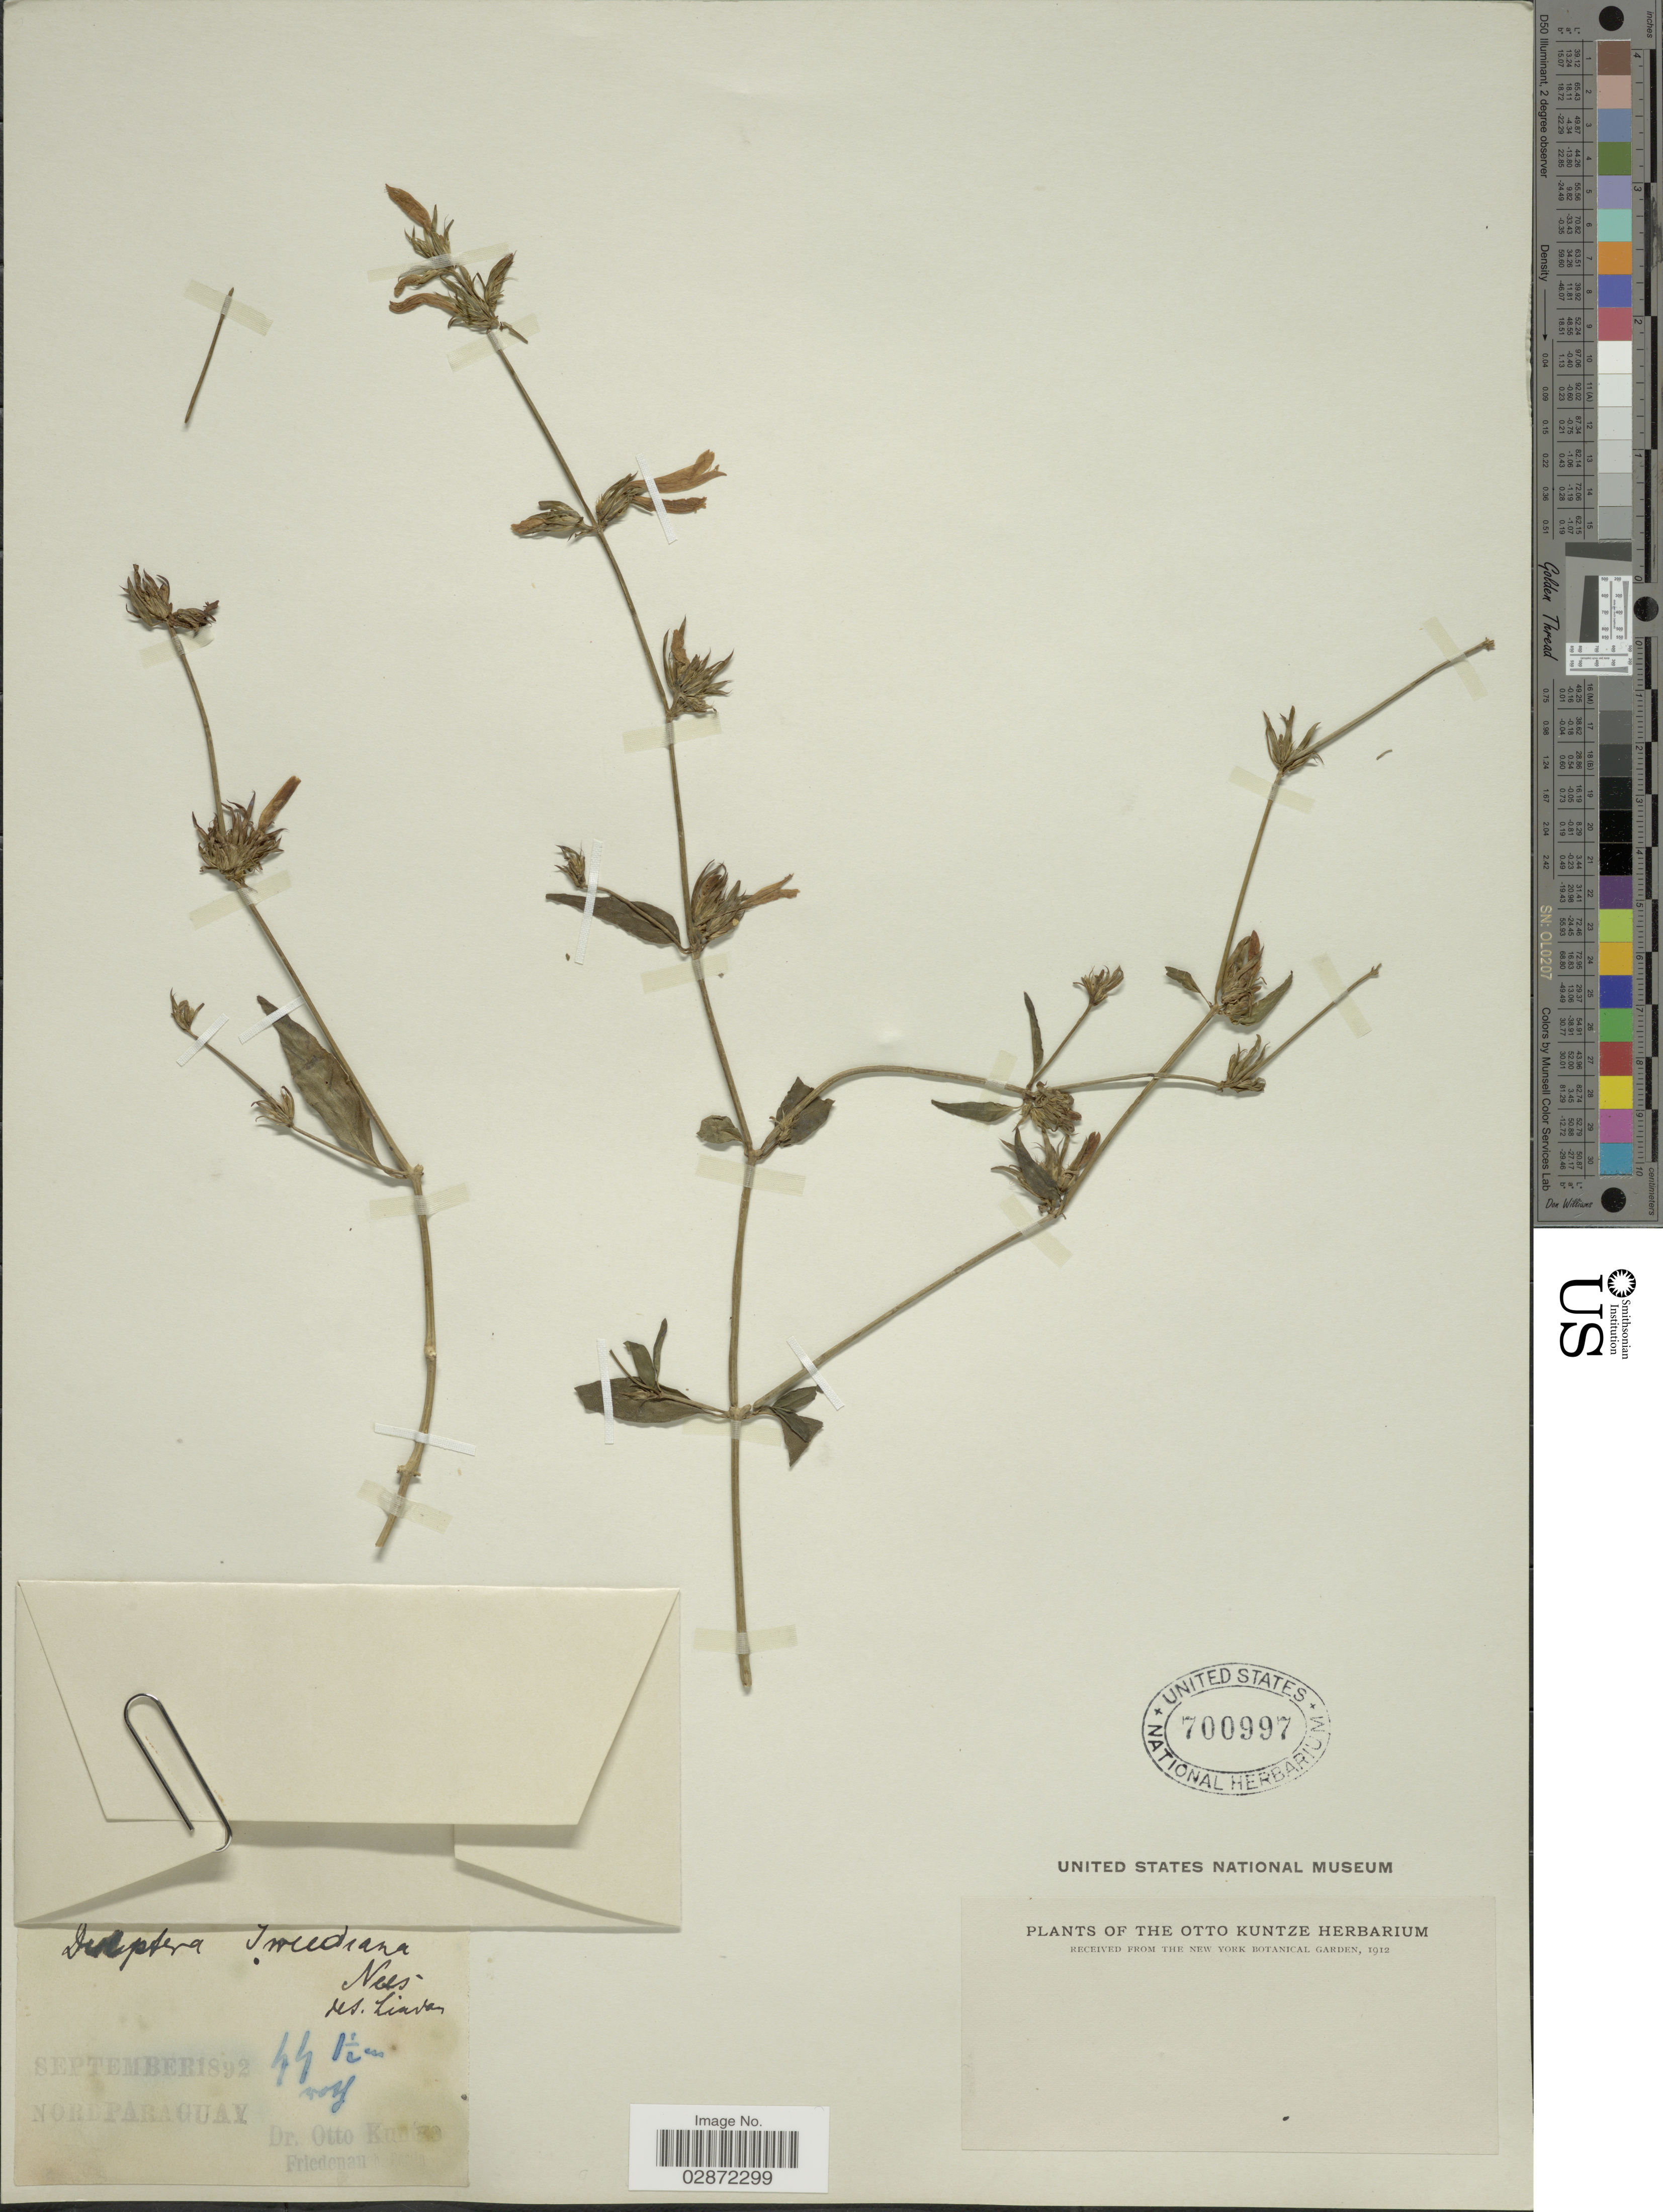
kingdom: Plantae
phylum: Tracheophyta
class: Magnoliopsida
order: Lamiales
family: Acanthaceae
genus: Dicliptera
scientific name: Dicliptera squarrosa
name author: Nees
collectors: C.E.O. Kuntze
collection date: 1892-09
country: Paraguay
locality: Nord Paraguay.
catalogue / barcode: US 700997